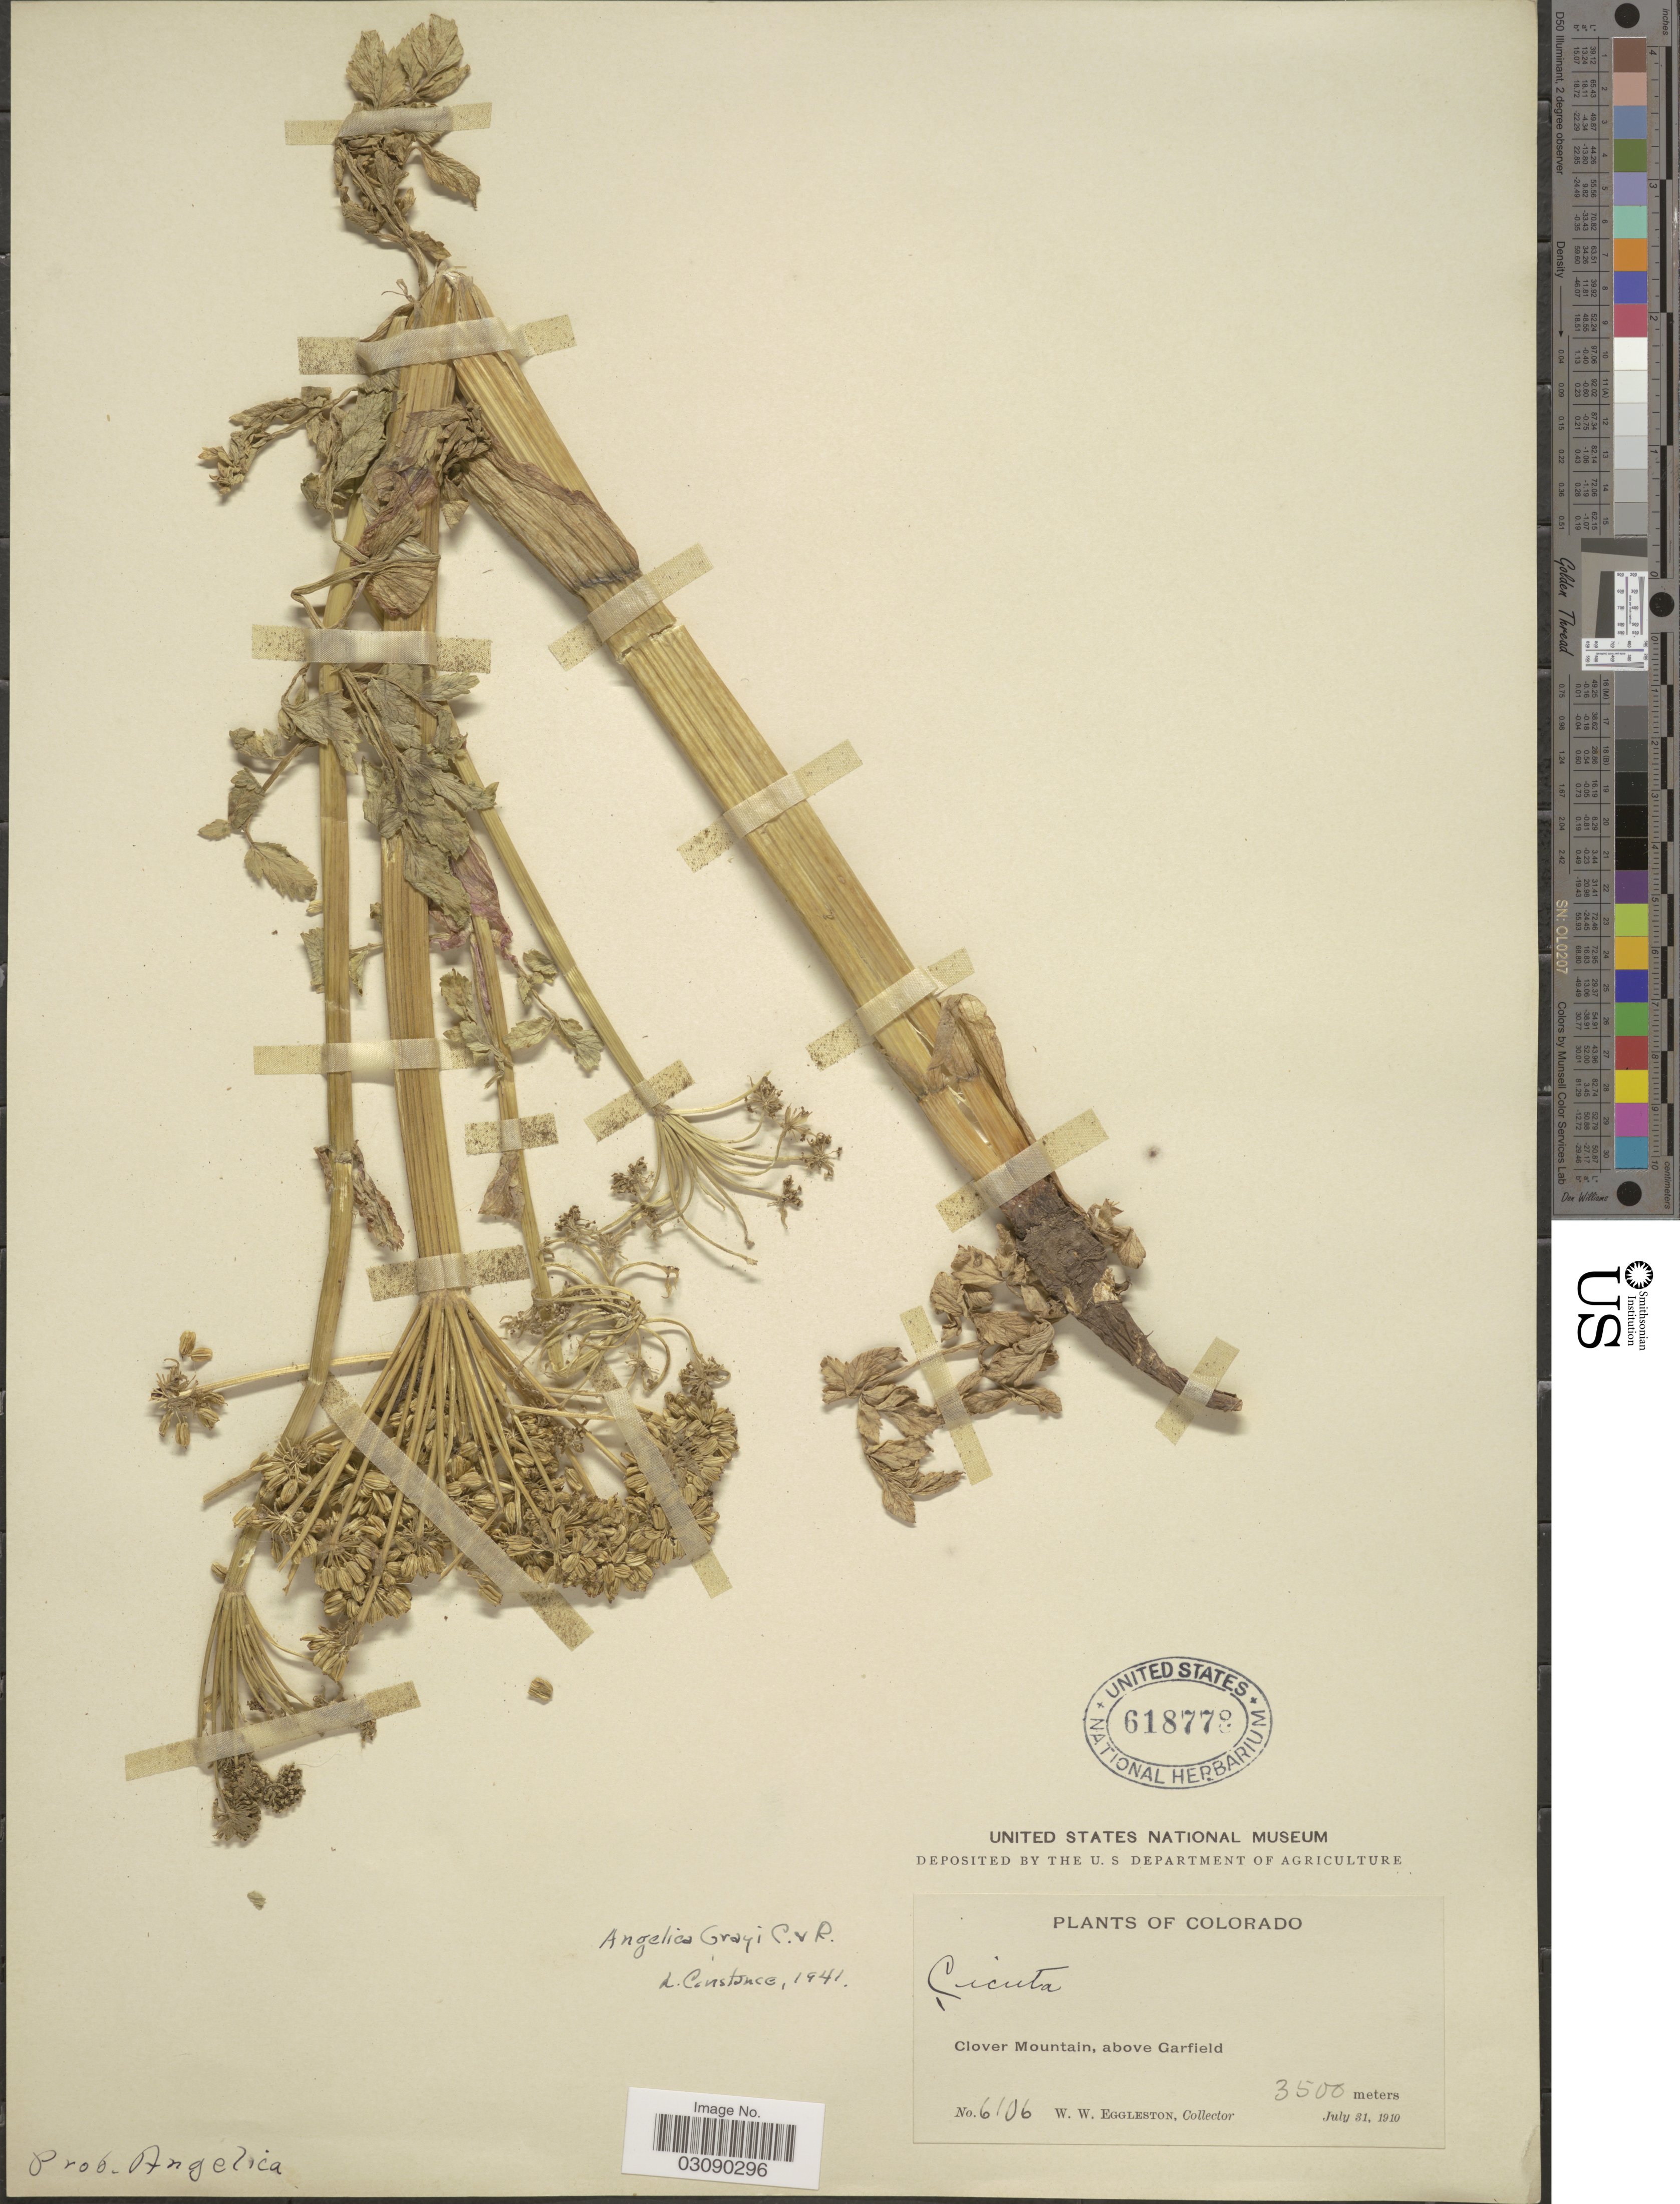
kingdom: Plantae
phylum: Tracheophyta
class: Magnoliopsida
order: Apiales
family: Apiaceae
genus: Angelica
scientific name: Angelica grayi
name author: (J.M. Coult. & Rose) J.M. Coult. & Rose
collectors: W. W. Eggleston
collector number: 6106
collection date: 1910-07-31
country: United States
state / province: Colorado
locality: Clover Mountain, above Garfield.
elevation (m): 3500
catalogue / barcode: US 618778